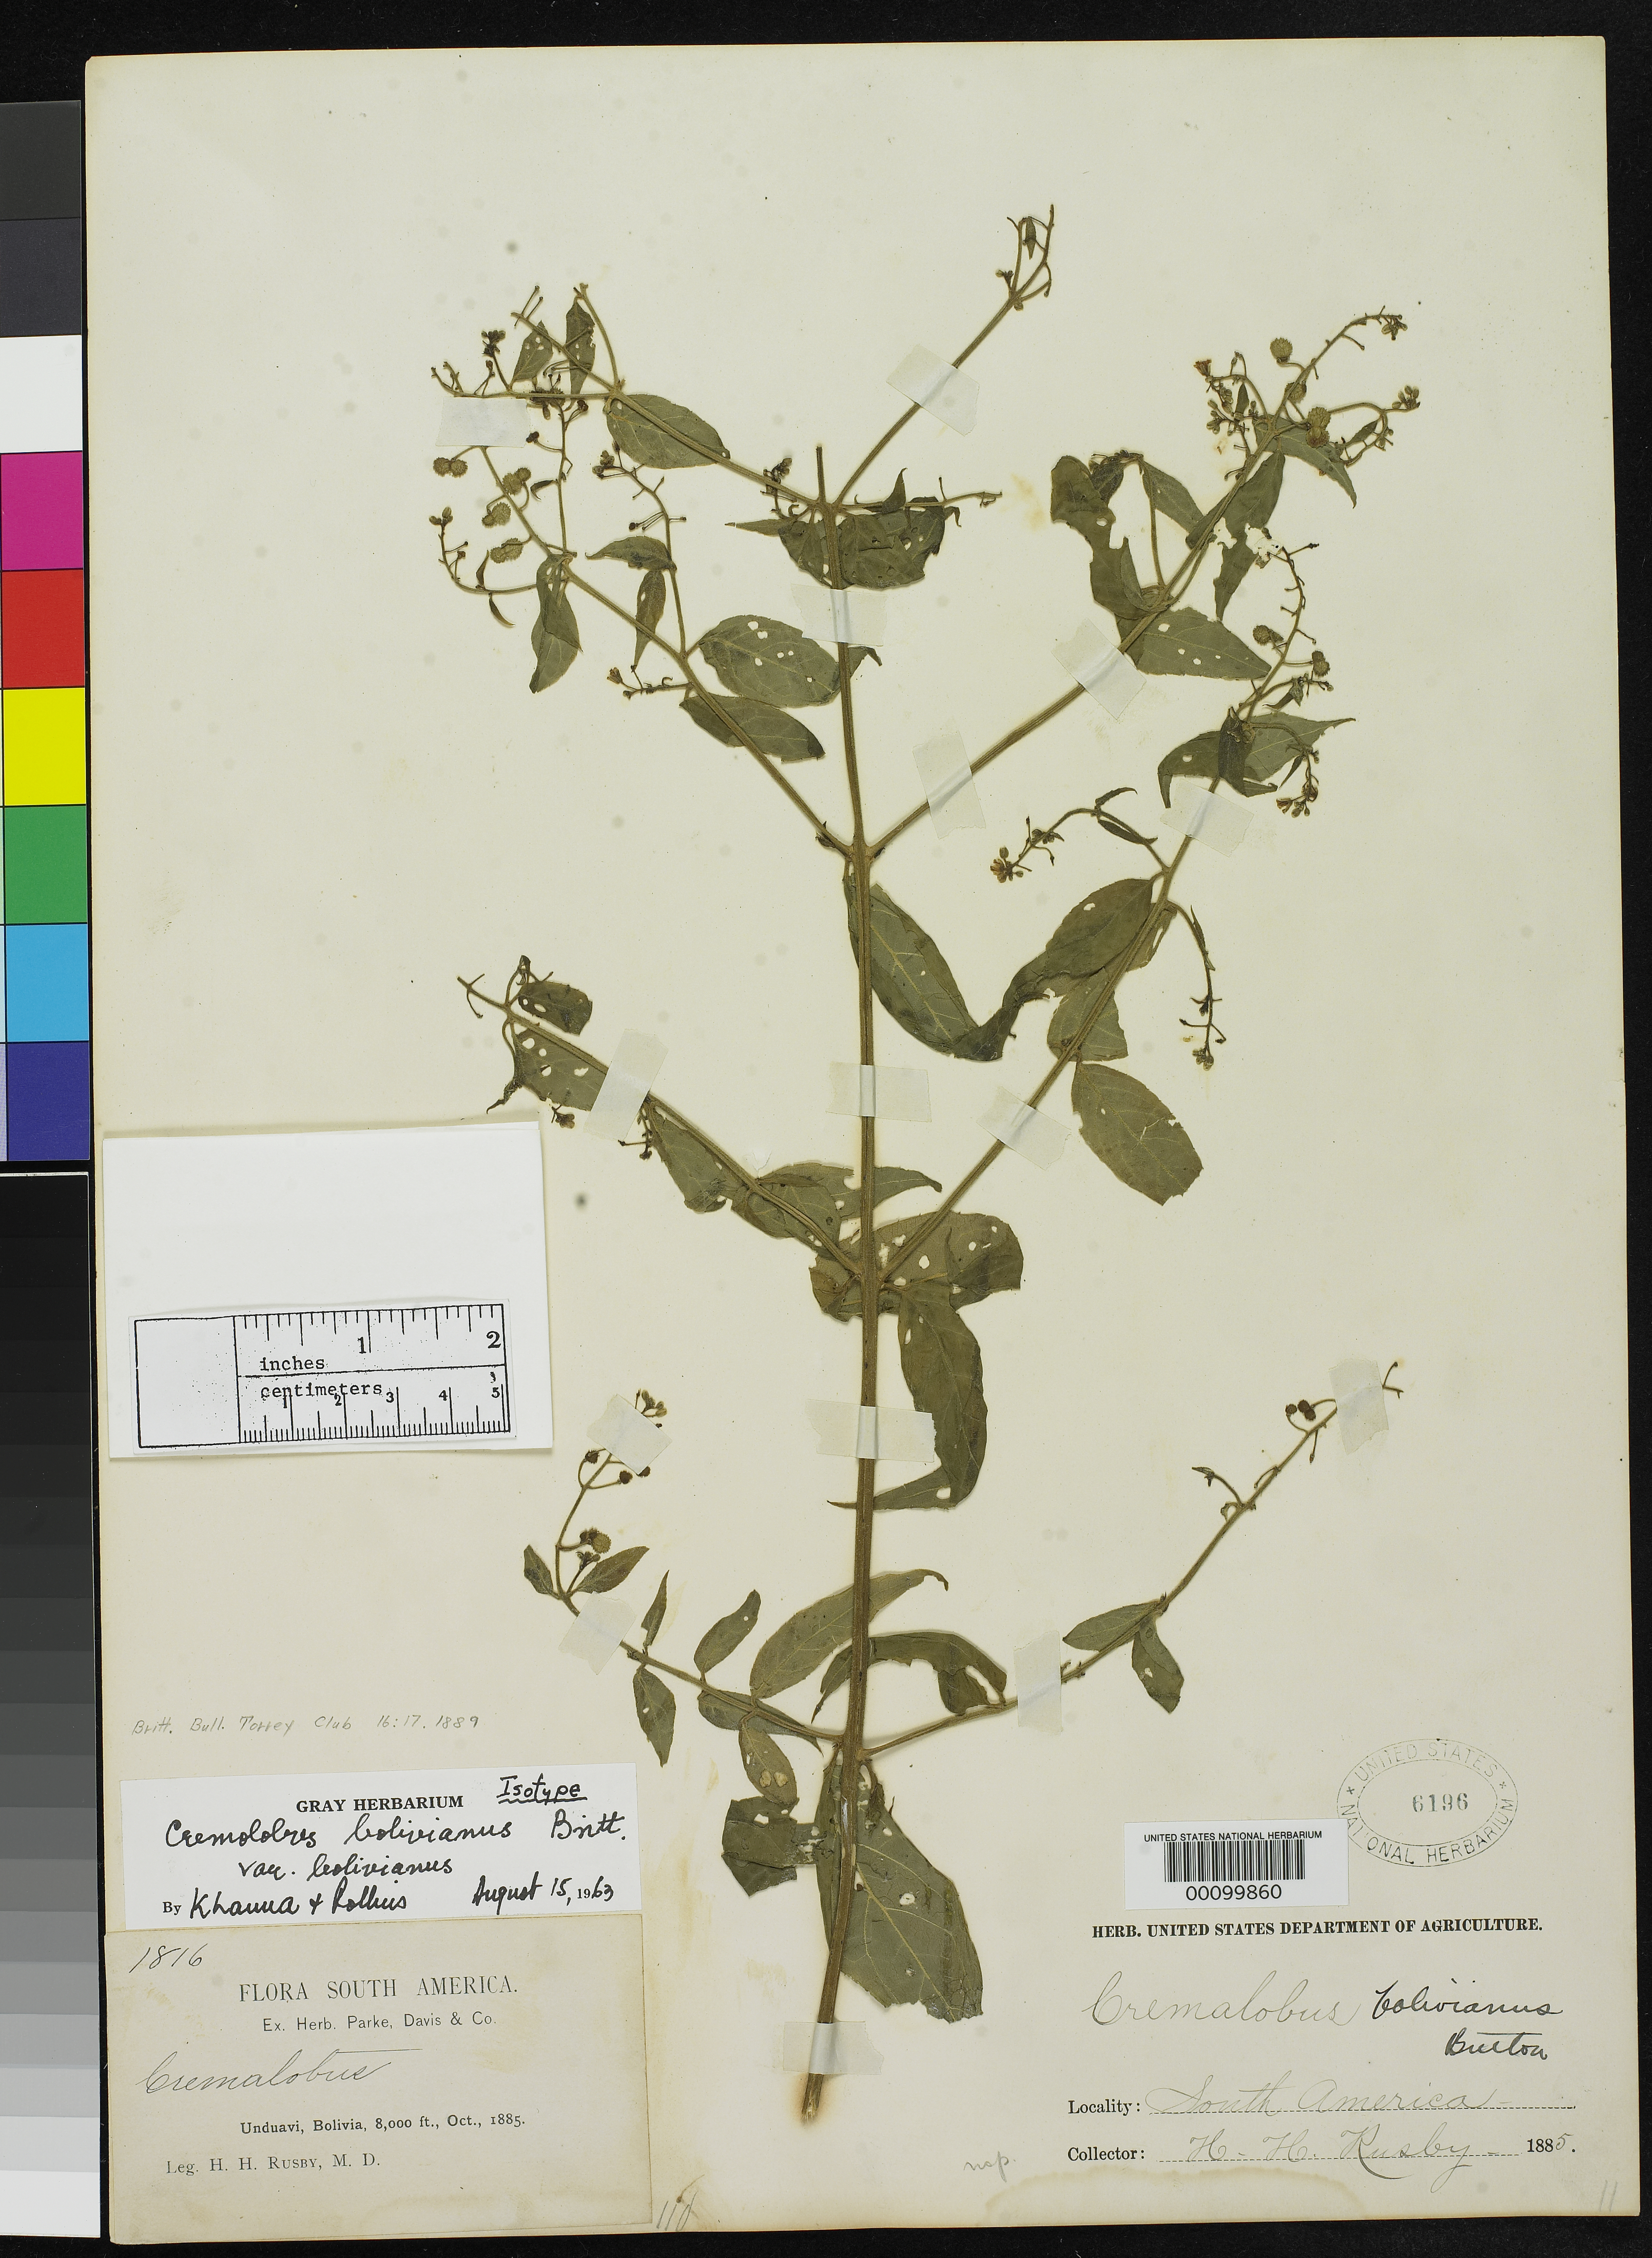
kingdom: Plantae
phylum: Tracheophyta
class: Magnoliopsida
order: Brassicales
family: Brassicaceae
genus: Cremolobus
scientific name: Cremolobus bolivianus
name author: Britton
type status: Isotype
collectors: H. H. Rusby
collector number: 1816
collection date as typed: Oct., 1885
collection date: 1885-10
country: Bolivia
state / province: La Paz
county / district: Nor Yungas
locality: Unduavi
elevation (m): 2438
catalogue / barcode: US 6196